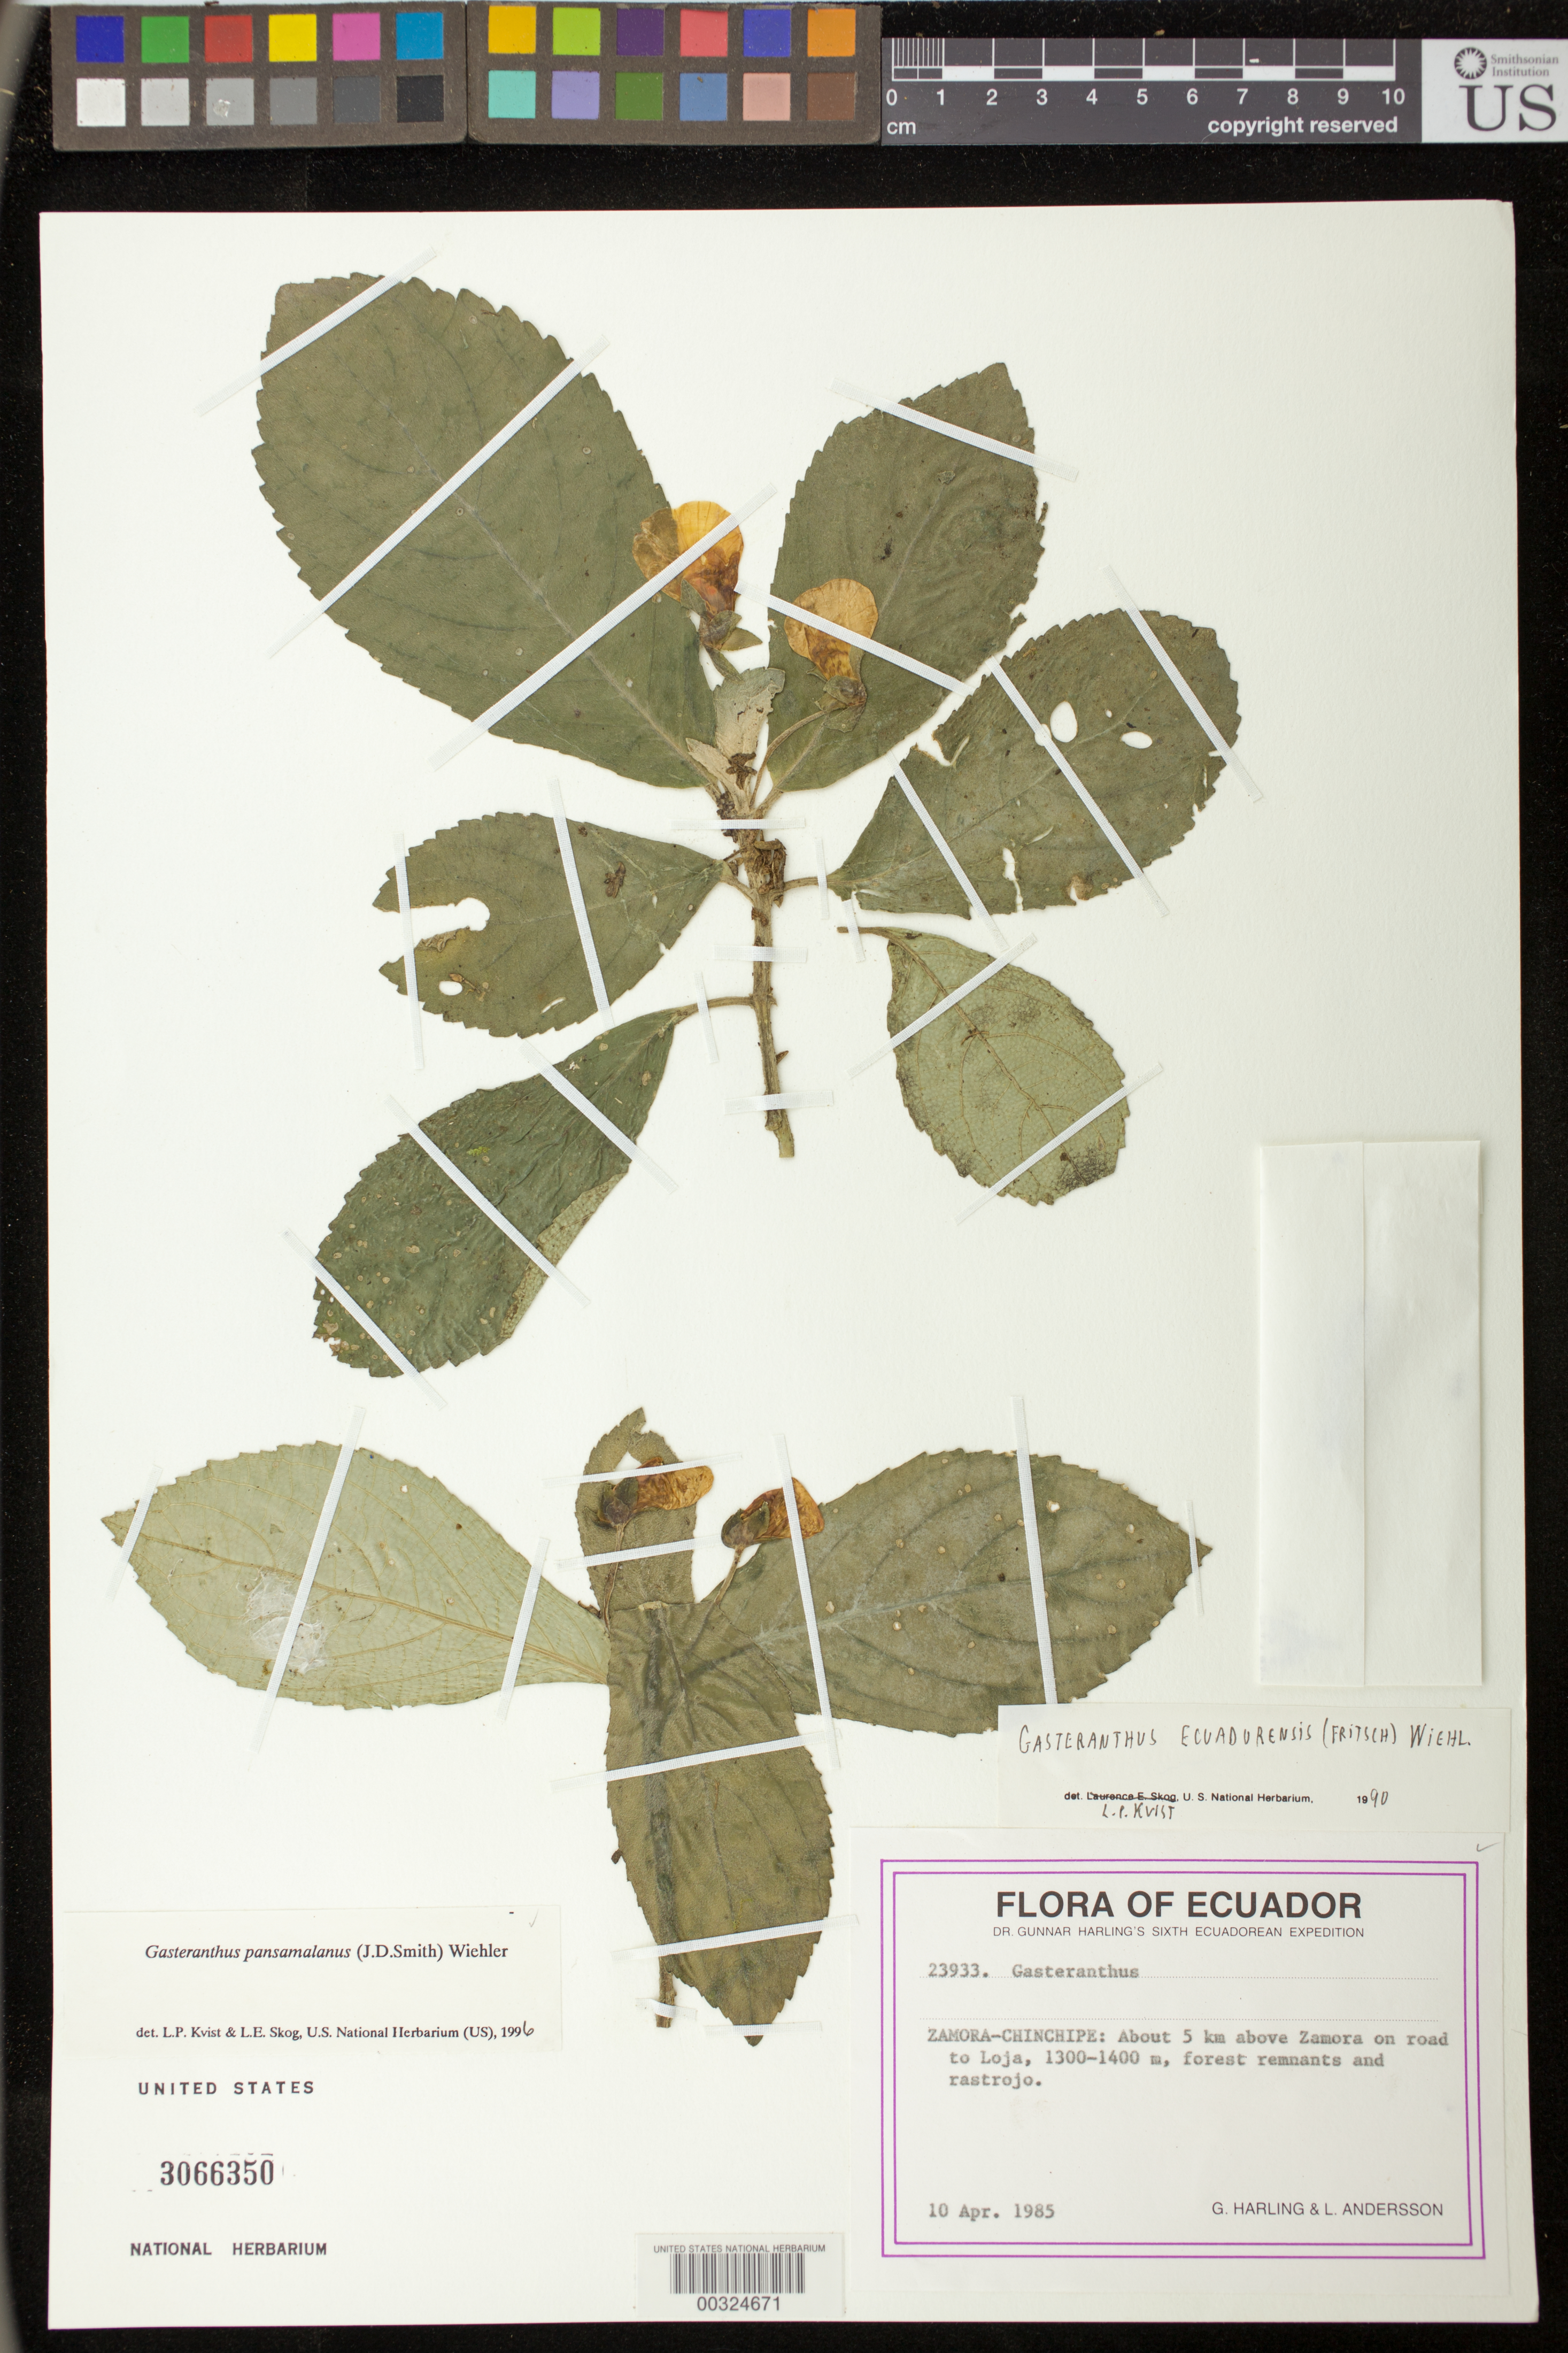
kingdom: Plantae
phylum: Tracheophyta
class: Magnoliopsida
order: Lamiales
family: Gesneriaceae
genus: Gasteranthus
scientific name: Gasteranthus pansamalanus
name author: (Donn. Sm.) Wiehler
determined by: Skog, Laurence E.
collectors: G. Harling & L. Andersson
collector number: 23933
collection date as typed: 10 Apr 1985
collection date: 1985-04-10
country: Ecuador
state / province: Zamora-Chinchipe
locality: About 5 km above Zamora on road to Loja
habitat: Forest remnants and rastrojo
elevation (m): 1300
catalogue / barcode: US 3066350